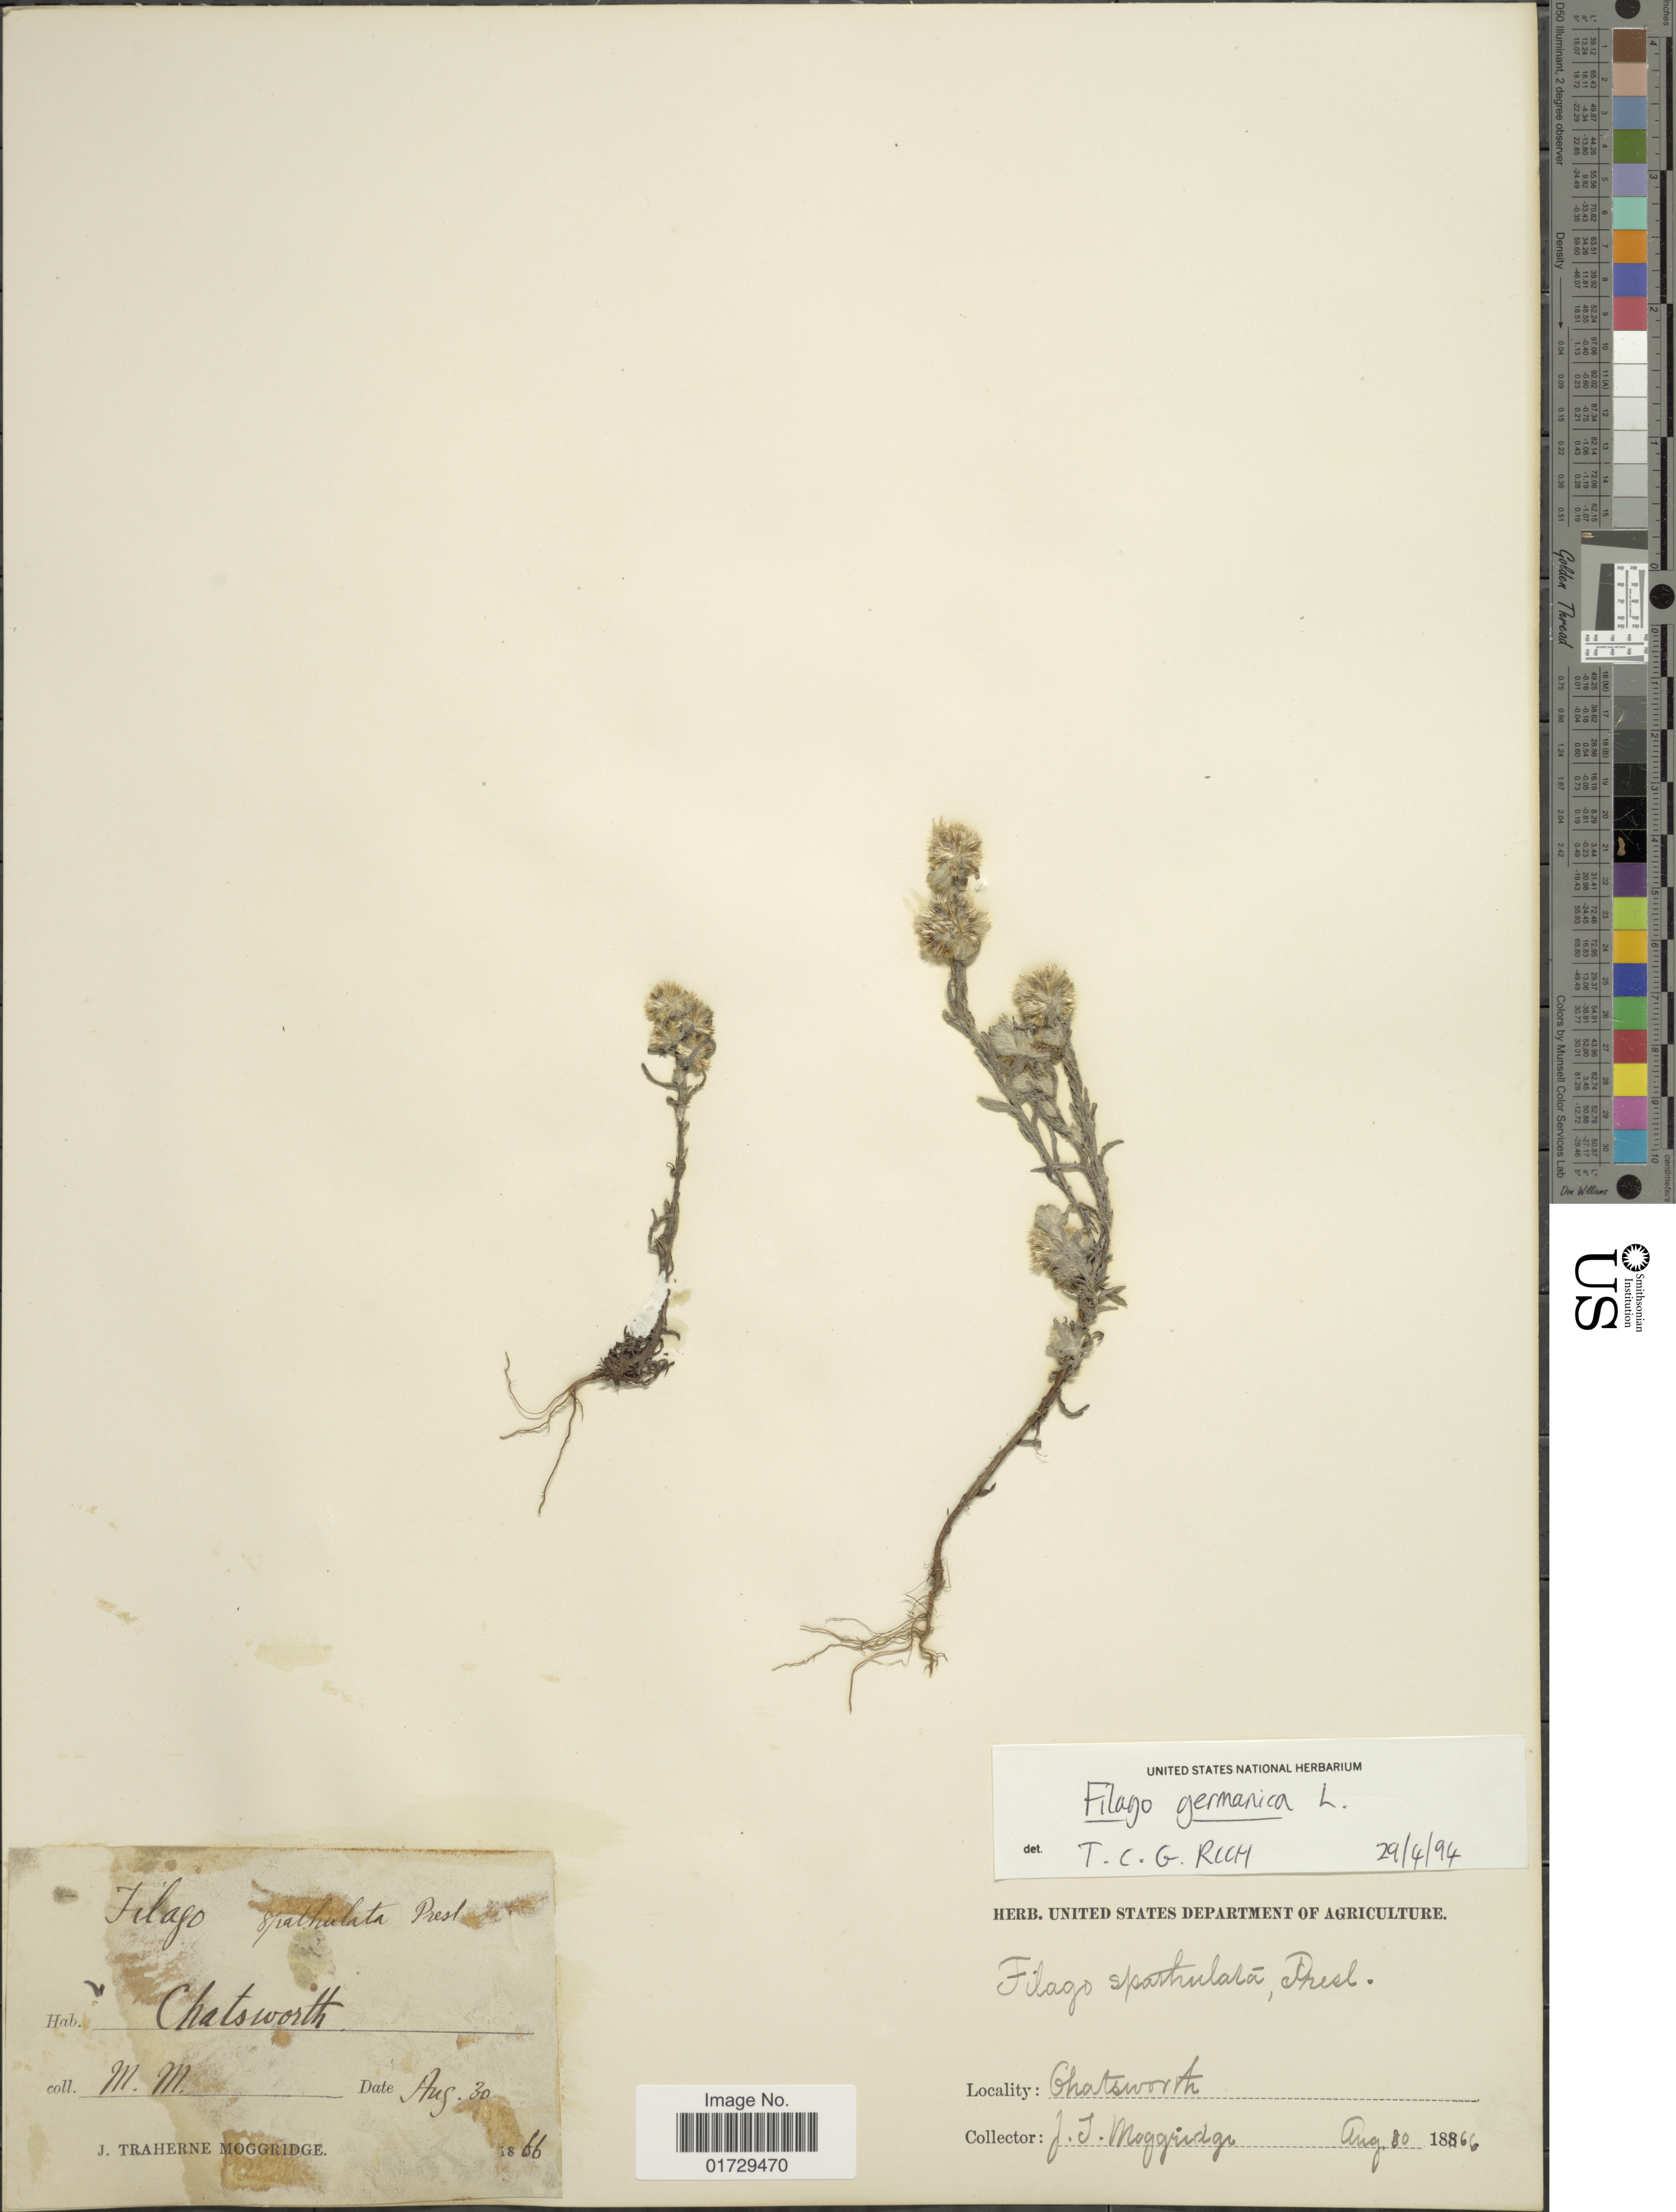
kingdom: Plantae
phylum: Tracheophyta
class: Magnoliopsida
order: Asterales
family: Asteraceae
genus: Filago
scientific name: Filago germanica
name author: (L.) Huds.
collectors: J. T. Moggridge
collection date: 1866-08-30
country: United Kingdom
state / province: England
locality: Chatsworth